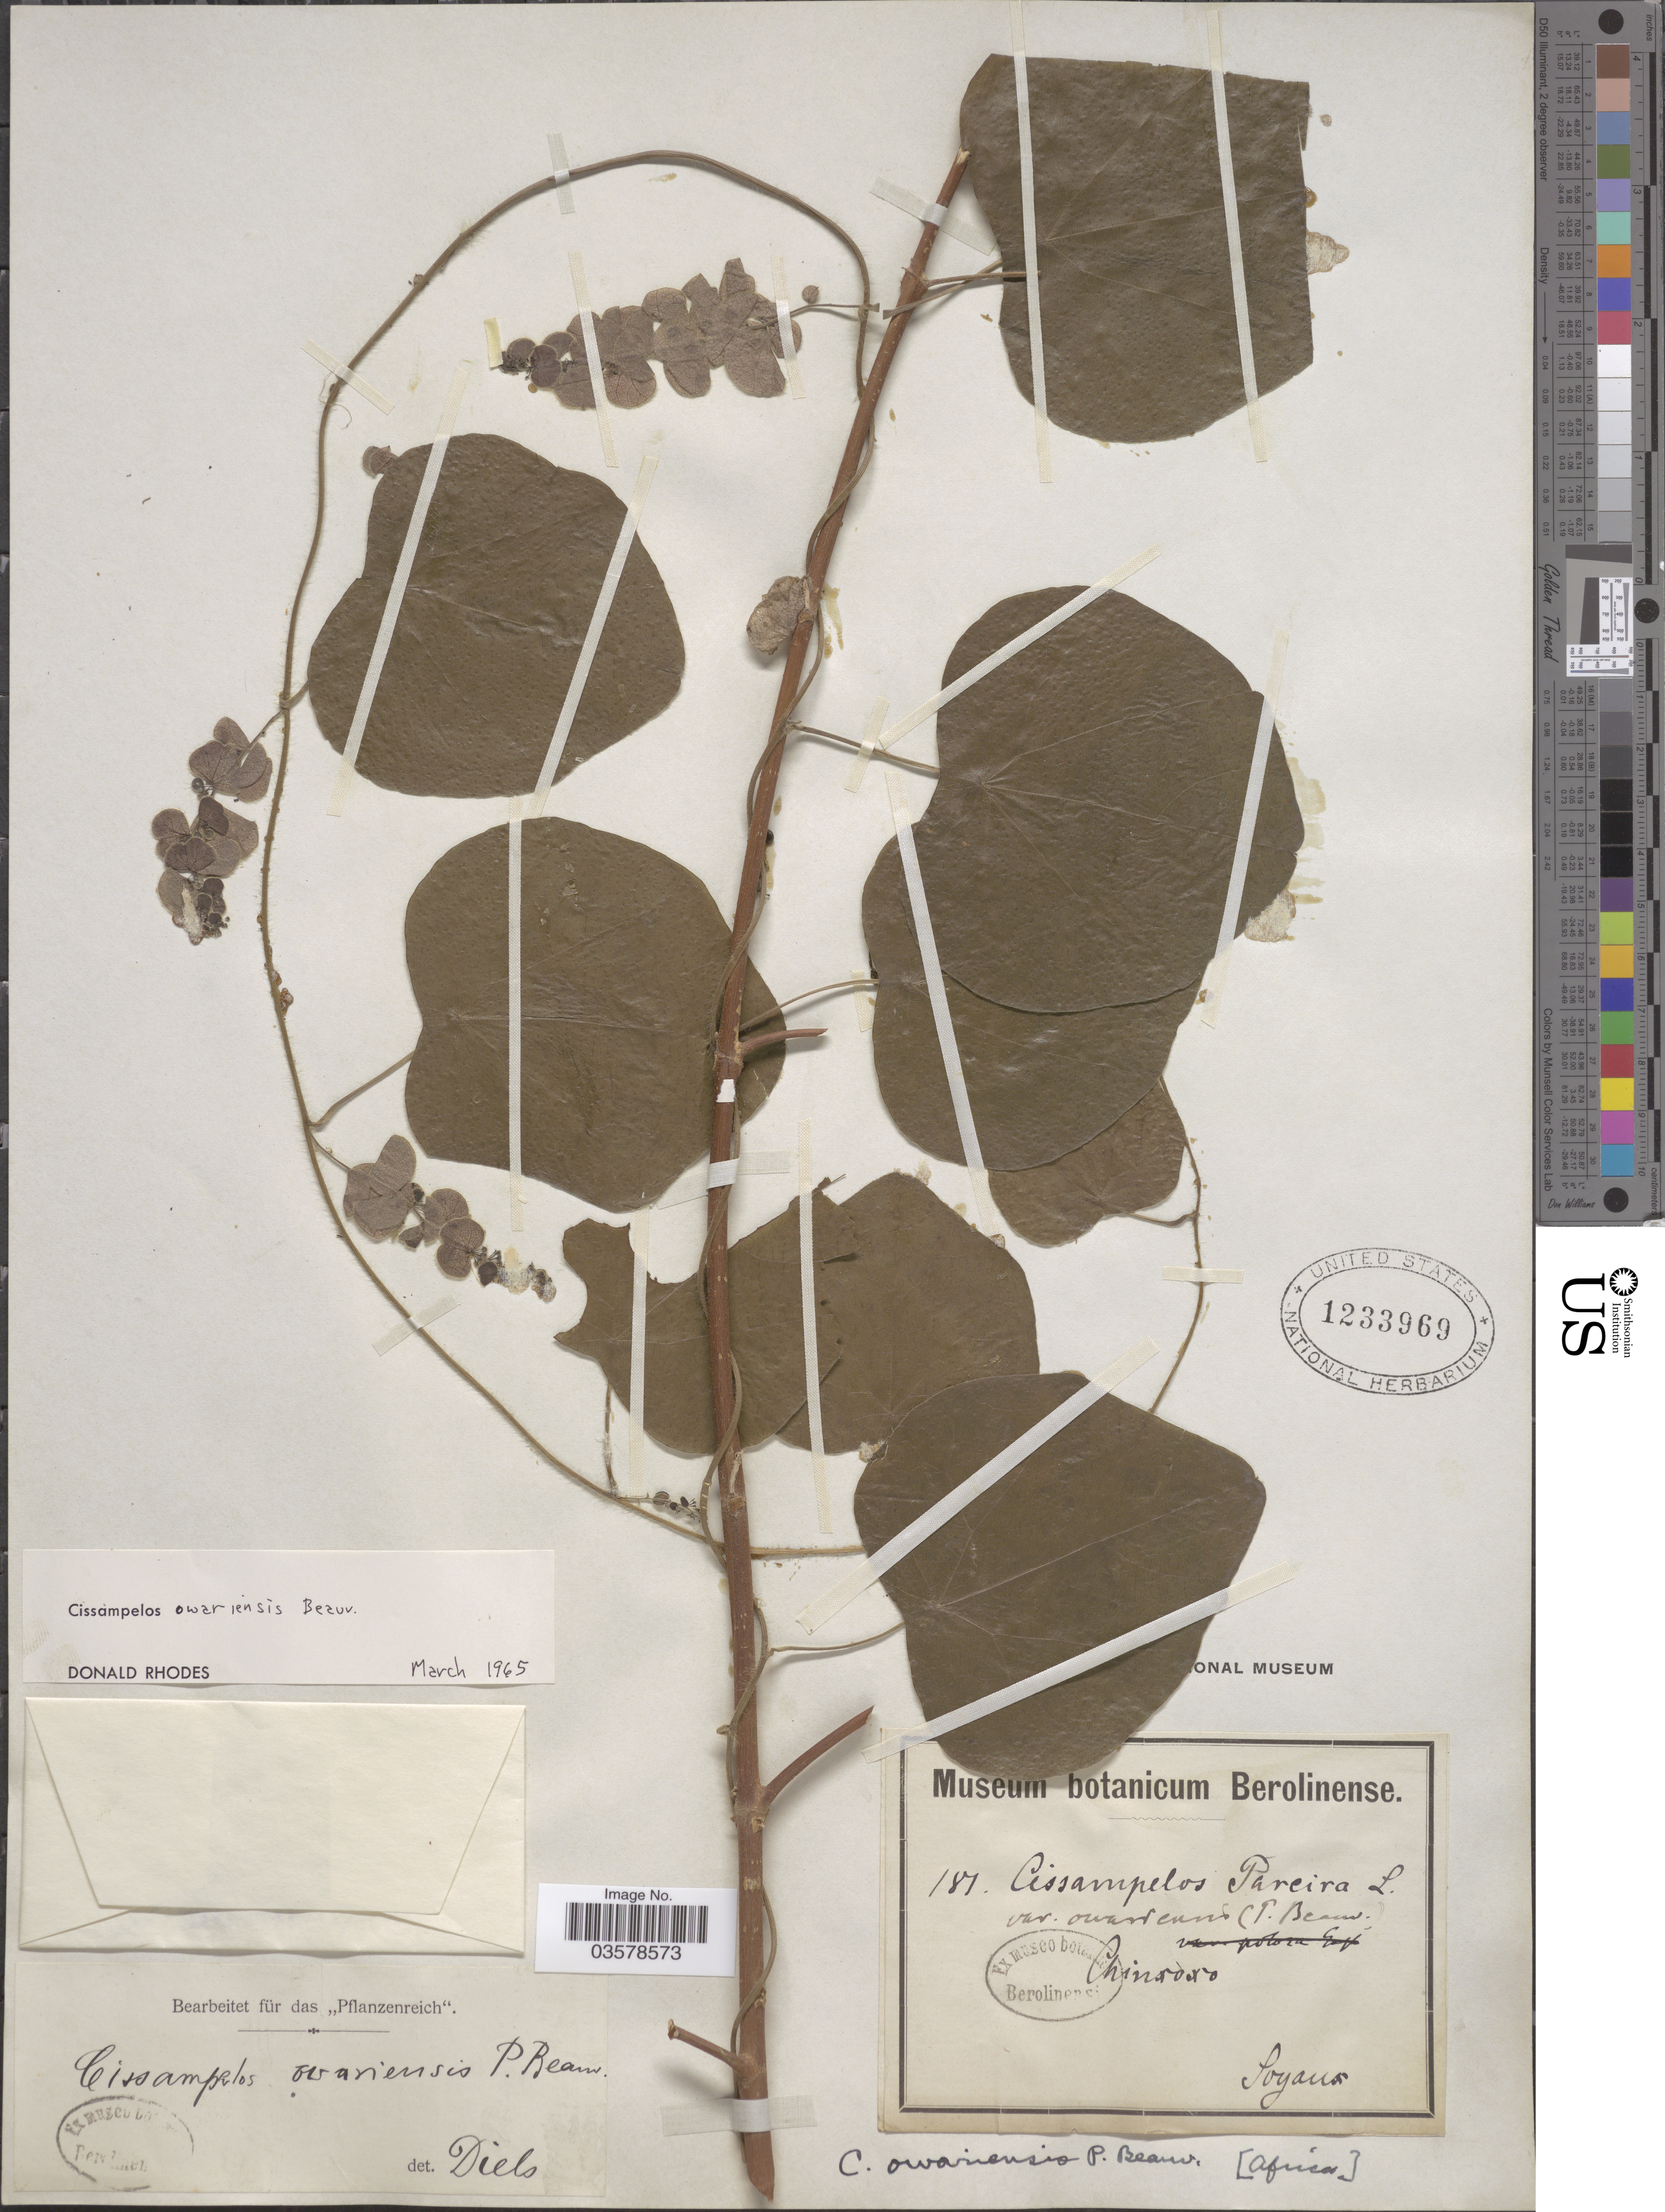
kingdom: Plantae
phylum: Tracheophyta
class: Magnoliopsida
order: Ranunculales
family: Menispermaceae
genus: Cissampelos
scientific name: Cissampelos owariensis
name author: P. Beauv. ex DC.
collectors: -. Soyaux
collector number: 181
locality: Chinxoxo[interpreted]. [Africa].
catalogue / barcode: US 1233969